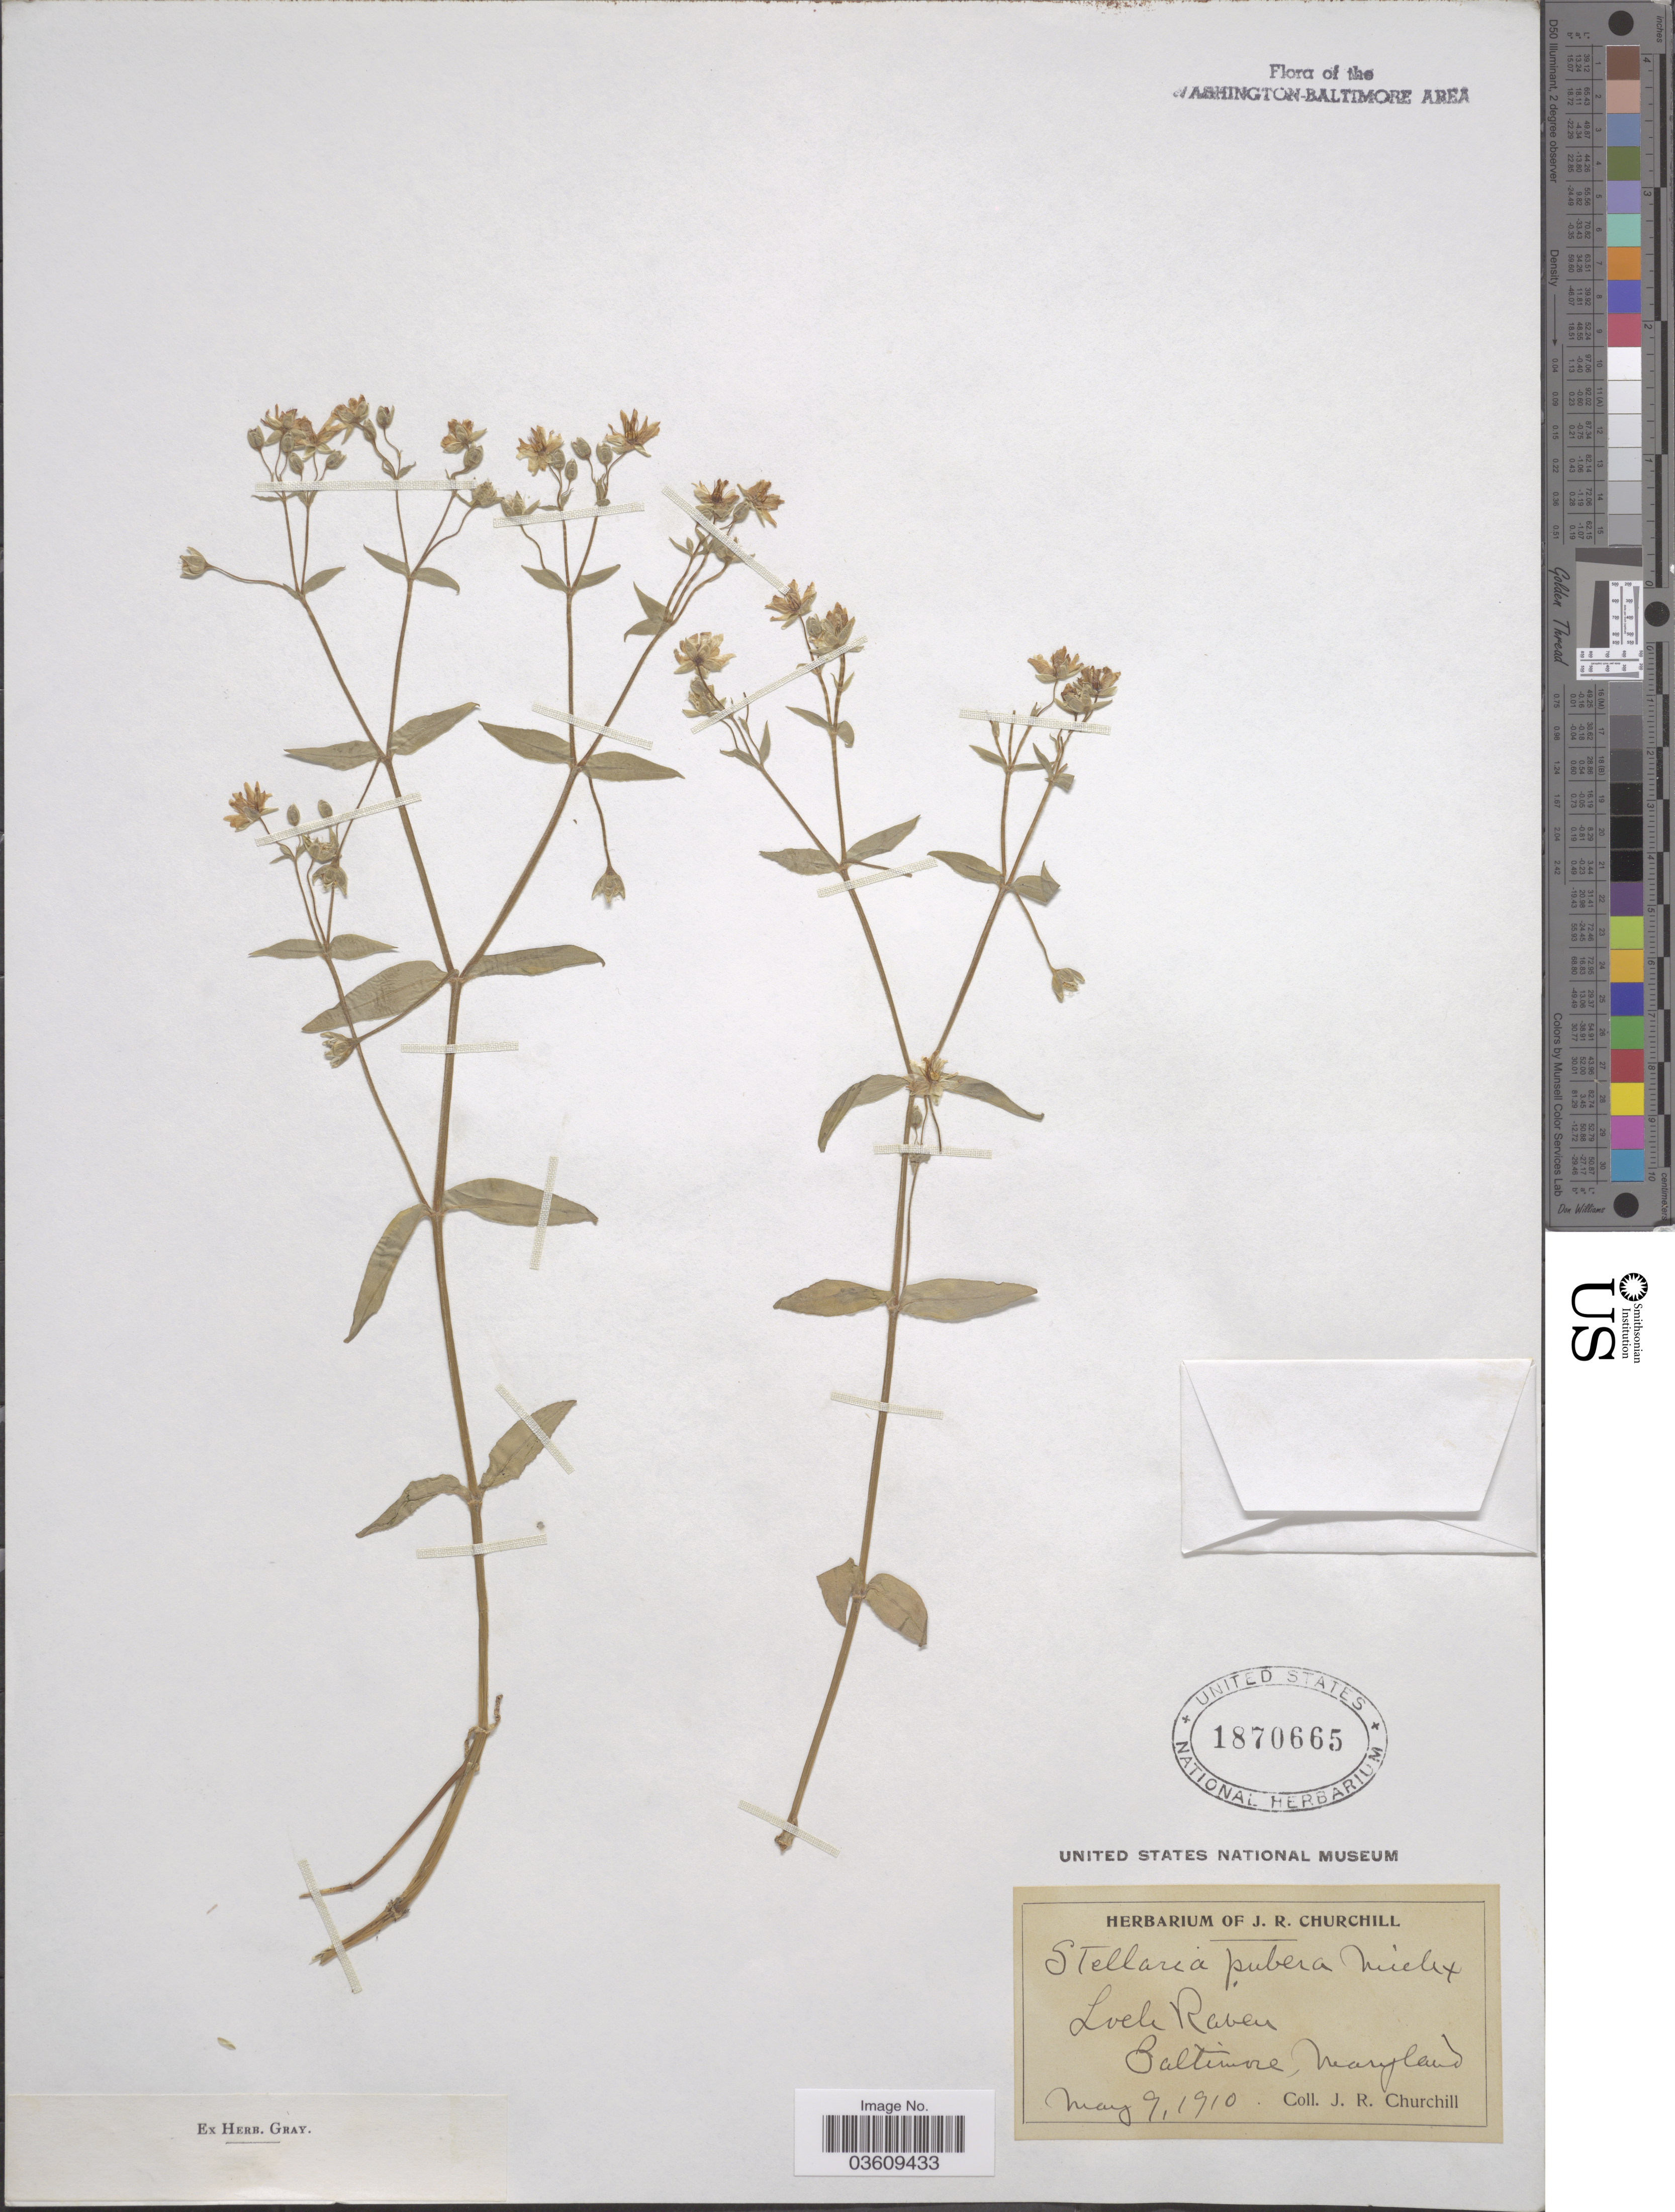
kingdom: Plantae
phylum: Tracheophyta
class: Magnoliopsida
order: Caryophyllales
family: Caryophyllaceae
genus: Stellaria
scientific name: Stellaria pubera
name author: Michx.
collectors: J. Churchill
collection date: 1910-05-09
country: United States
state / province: Maryland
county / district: Baltimore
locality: Loch Raven. Baltimore.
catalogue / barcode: US 1870665